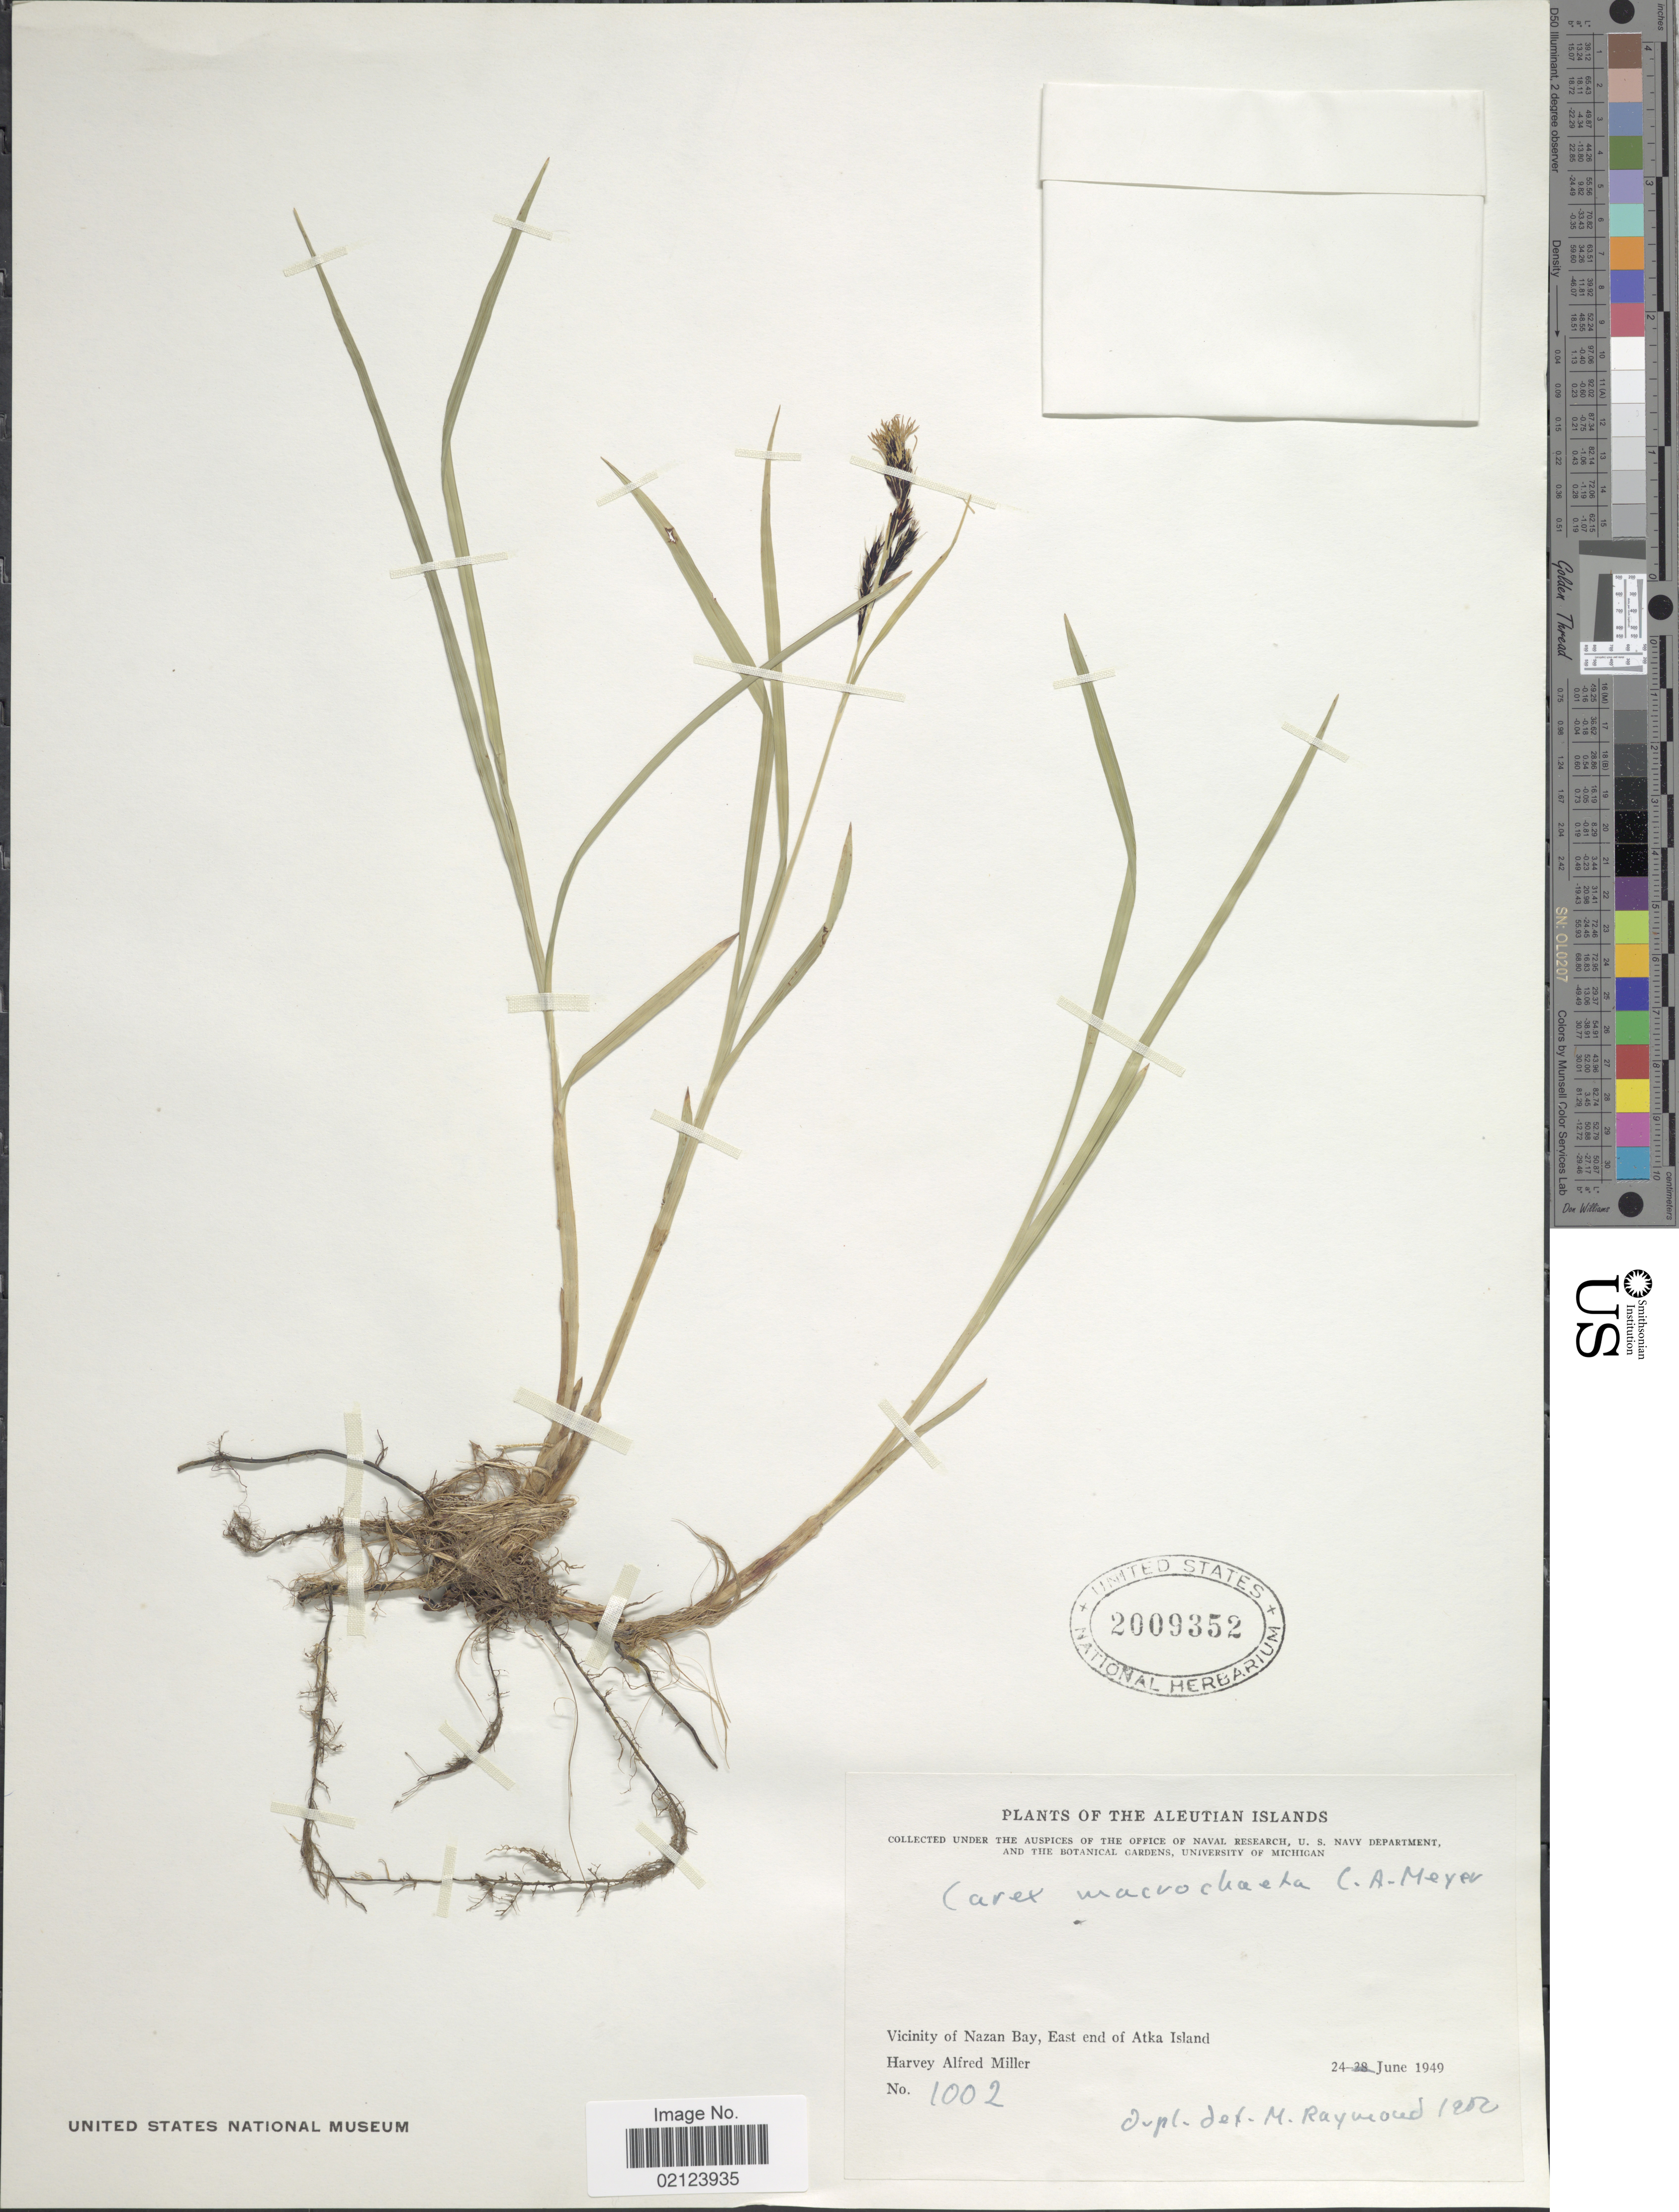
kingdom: Plantae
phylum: Tracheophyta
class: Liliopsida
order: Poales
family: Cyperaceae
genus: Carex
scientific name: Carex macrochaeta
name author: C.A. Mey.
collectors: H. A. Miller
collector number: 1002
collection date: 1949-06-24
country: United States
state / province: Alaska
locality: Aleutian Islands. Vicinity of Nazan Bay, East end of Atka Island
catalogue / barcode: US 2009352